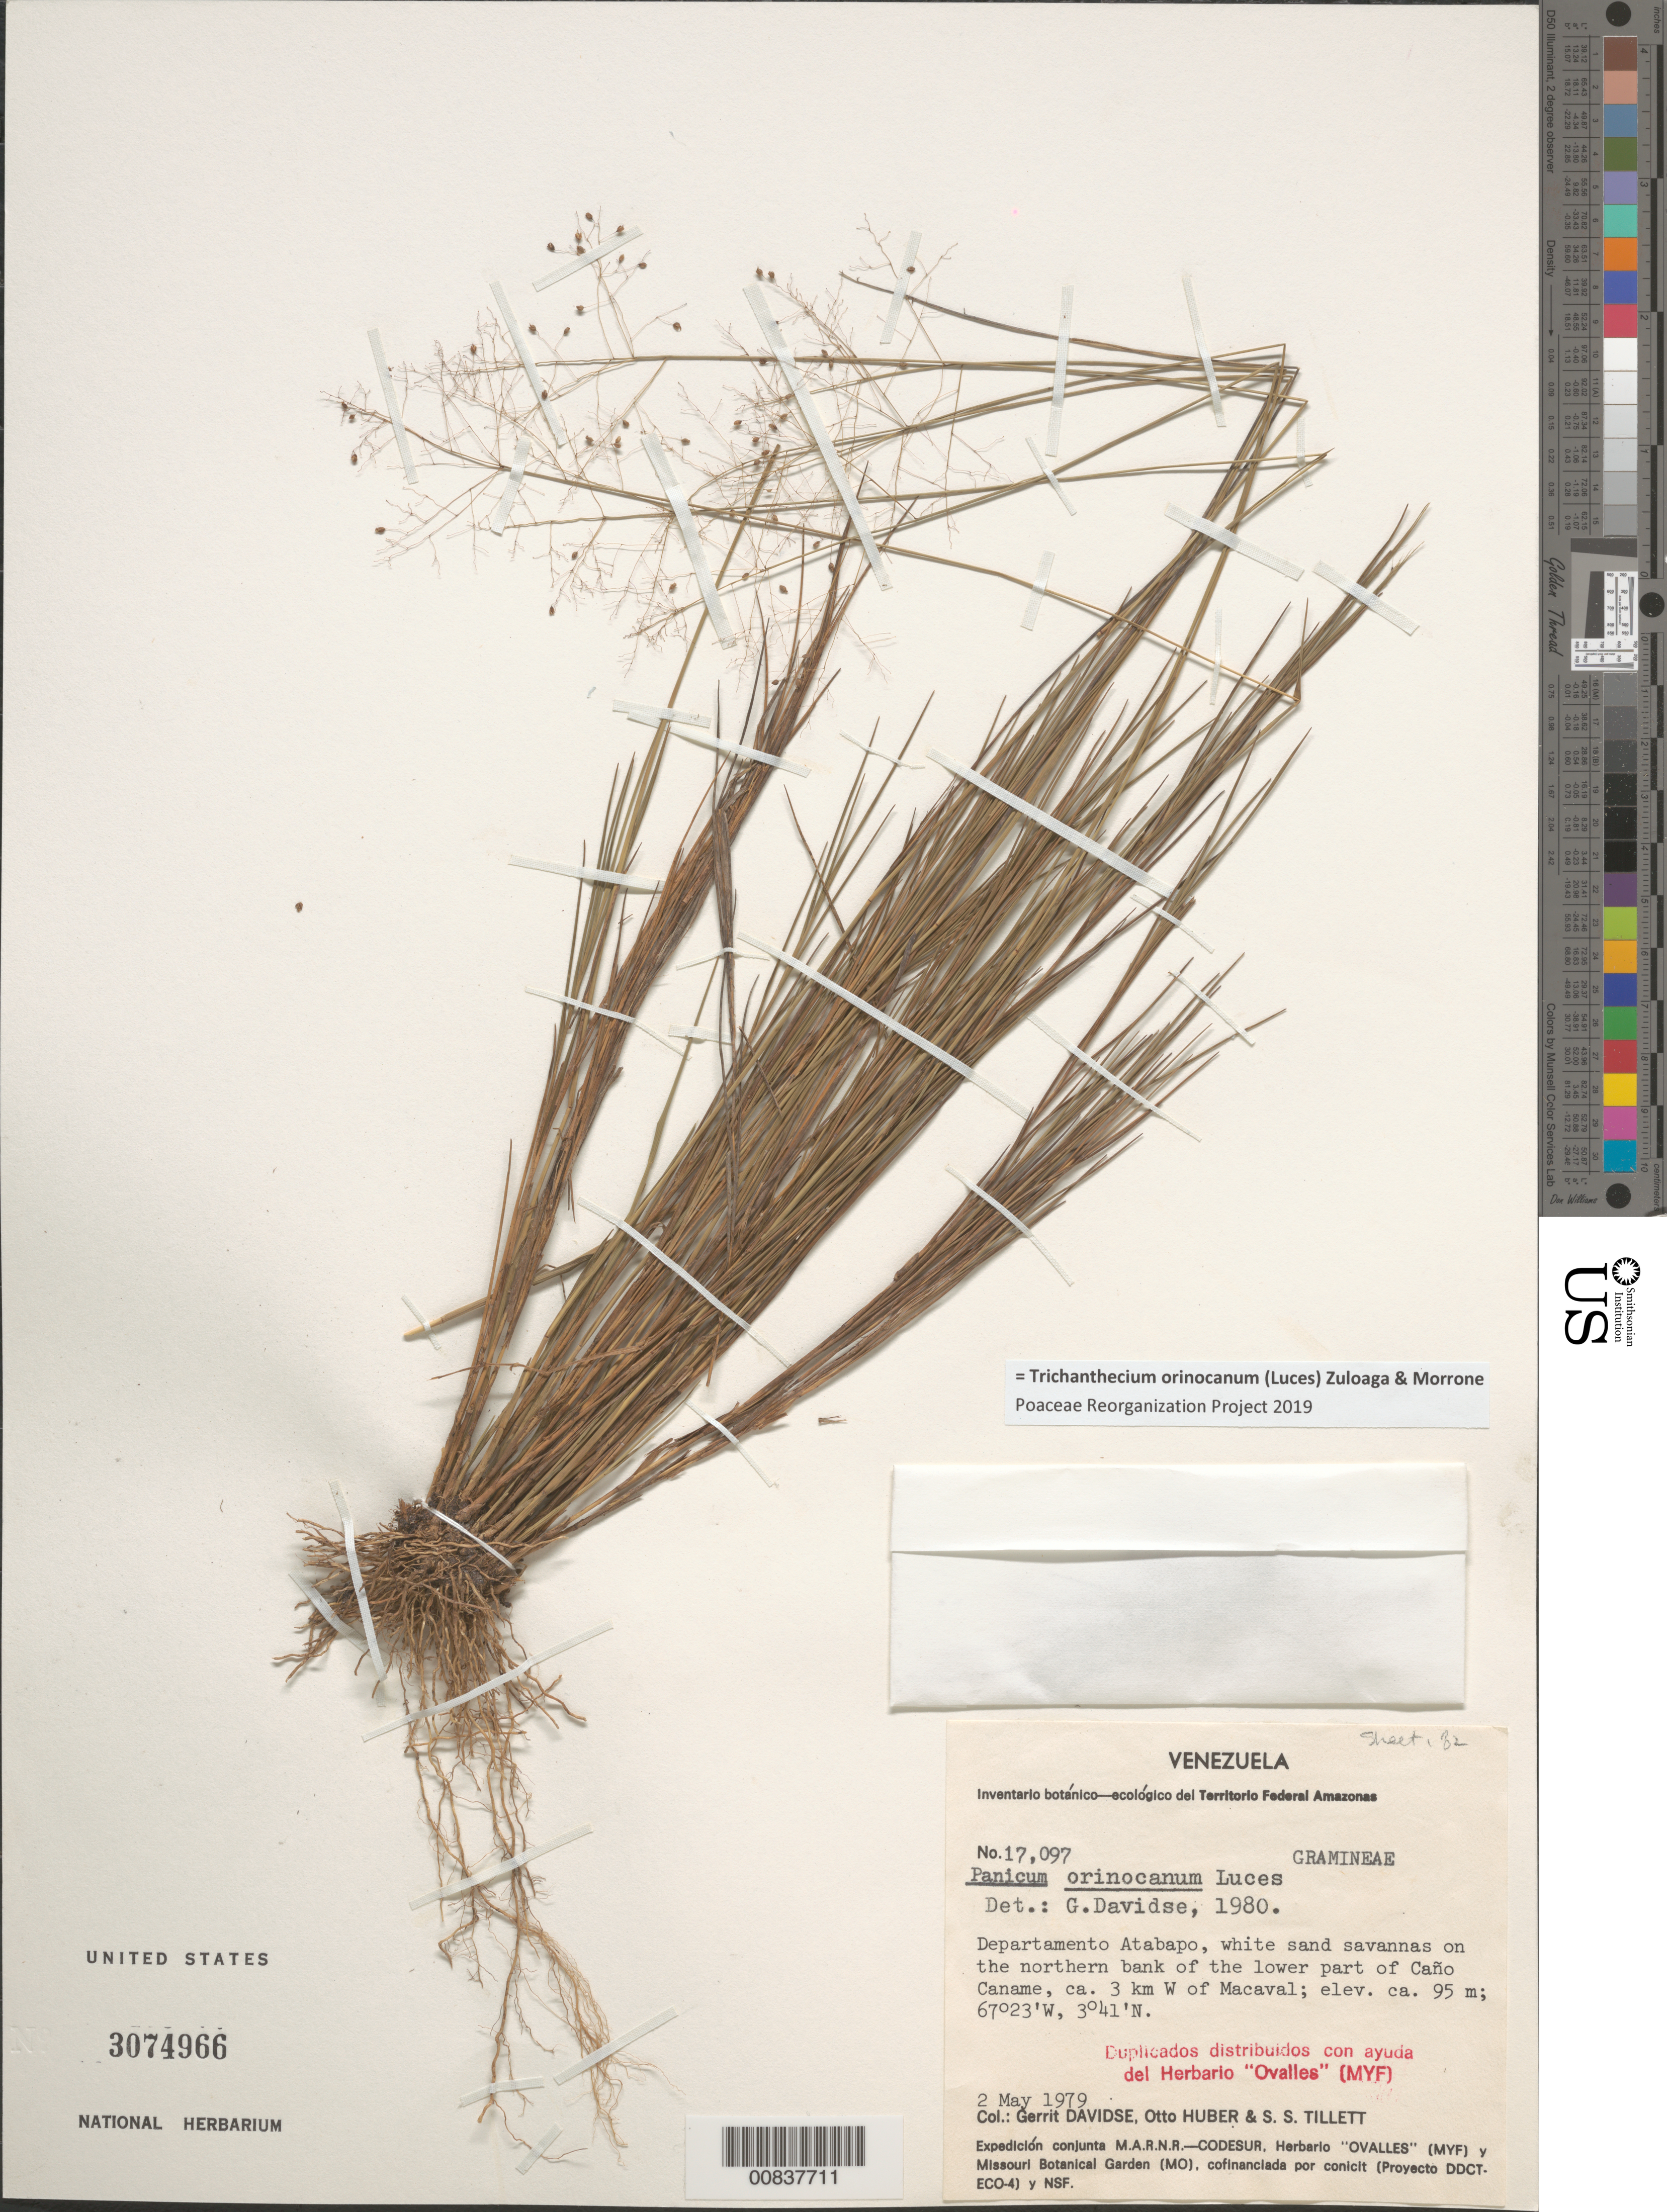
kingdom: Plantae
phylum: Tracheophyta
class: Liliopsida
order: Poales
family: Poaceae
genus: Trichanthecium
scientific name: Trichanthecium orinocanum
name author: (Luces) Zuloaga & Morrone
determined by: Poaceae Reorganization Project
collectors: G. Davidse, O. Huber & S. S. Tillett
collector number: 17097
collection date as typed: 2-May-79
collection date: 1979-05-02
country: Venezuela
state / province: Amazonas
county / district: Atabapo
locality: Caño Caname, ca. 3 km W of Macaval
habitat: White sand savanna on N bank of caño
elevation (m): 95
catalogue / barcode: US 3074966